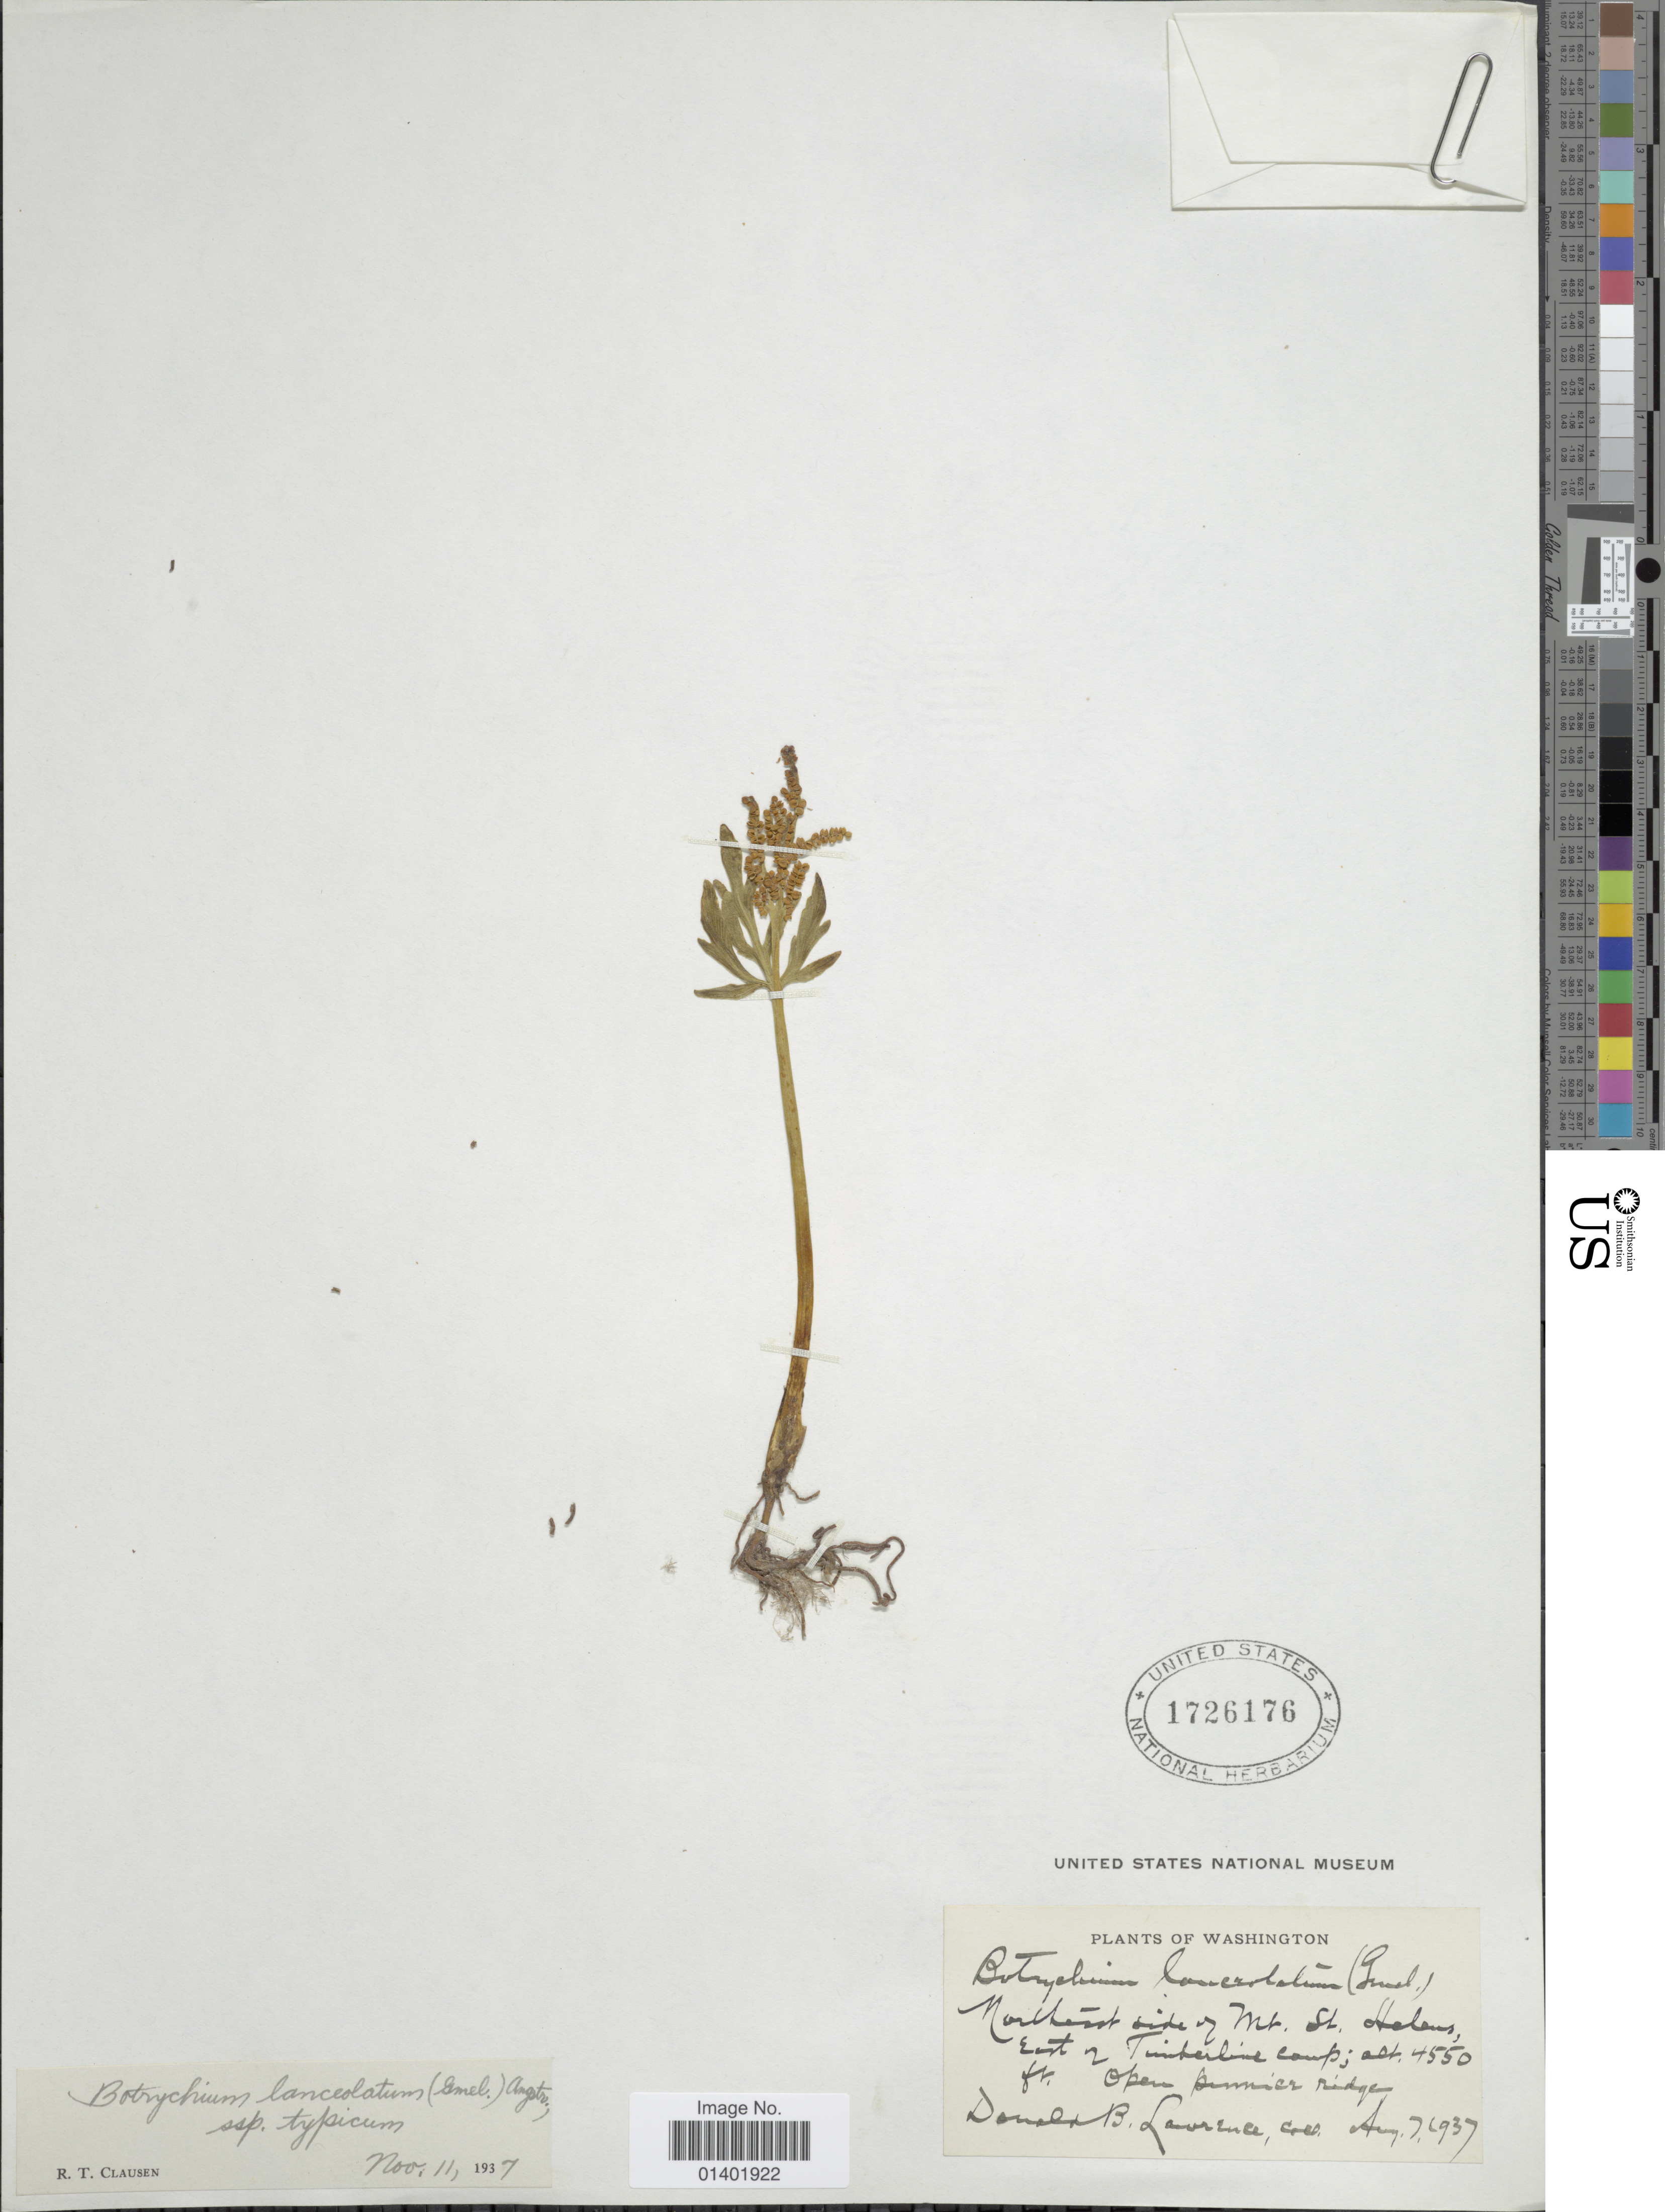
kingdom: Plantae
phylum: Tracheophyta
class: Polypodiopsida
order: Ophioglossales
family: Ophioglossaceae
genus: Botrychium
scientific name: Botrychium lanceolatum subsp. lanceolatum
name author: (S.G. Gmel.) Ångstr.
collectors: D. Lawrence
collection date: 1937-08-07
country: United States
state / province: Washington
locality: Northeast side of Mt. St. Helens, east of Timberline camp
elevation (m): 1387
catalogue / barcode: US 1726176